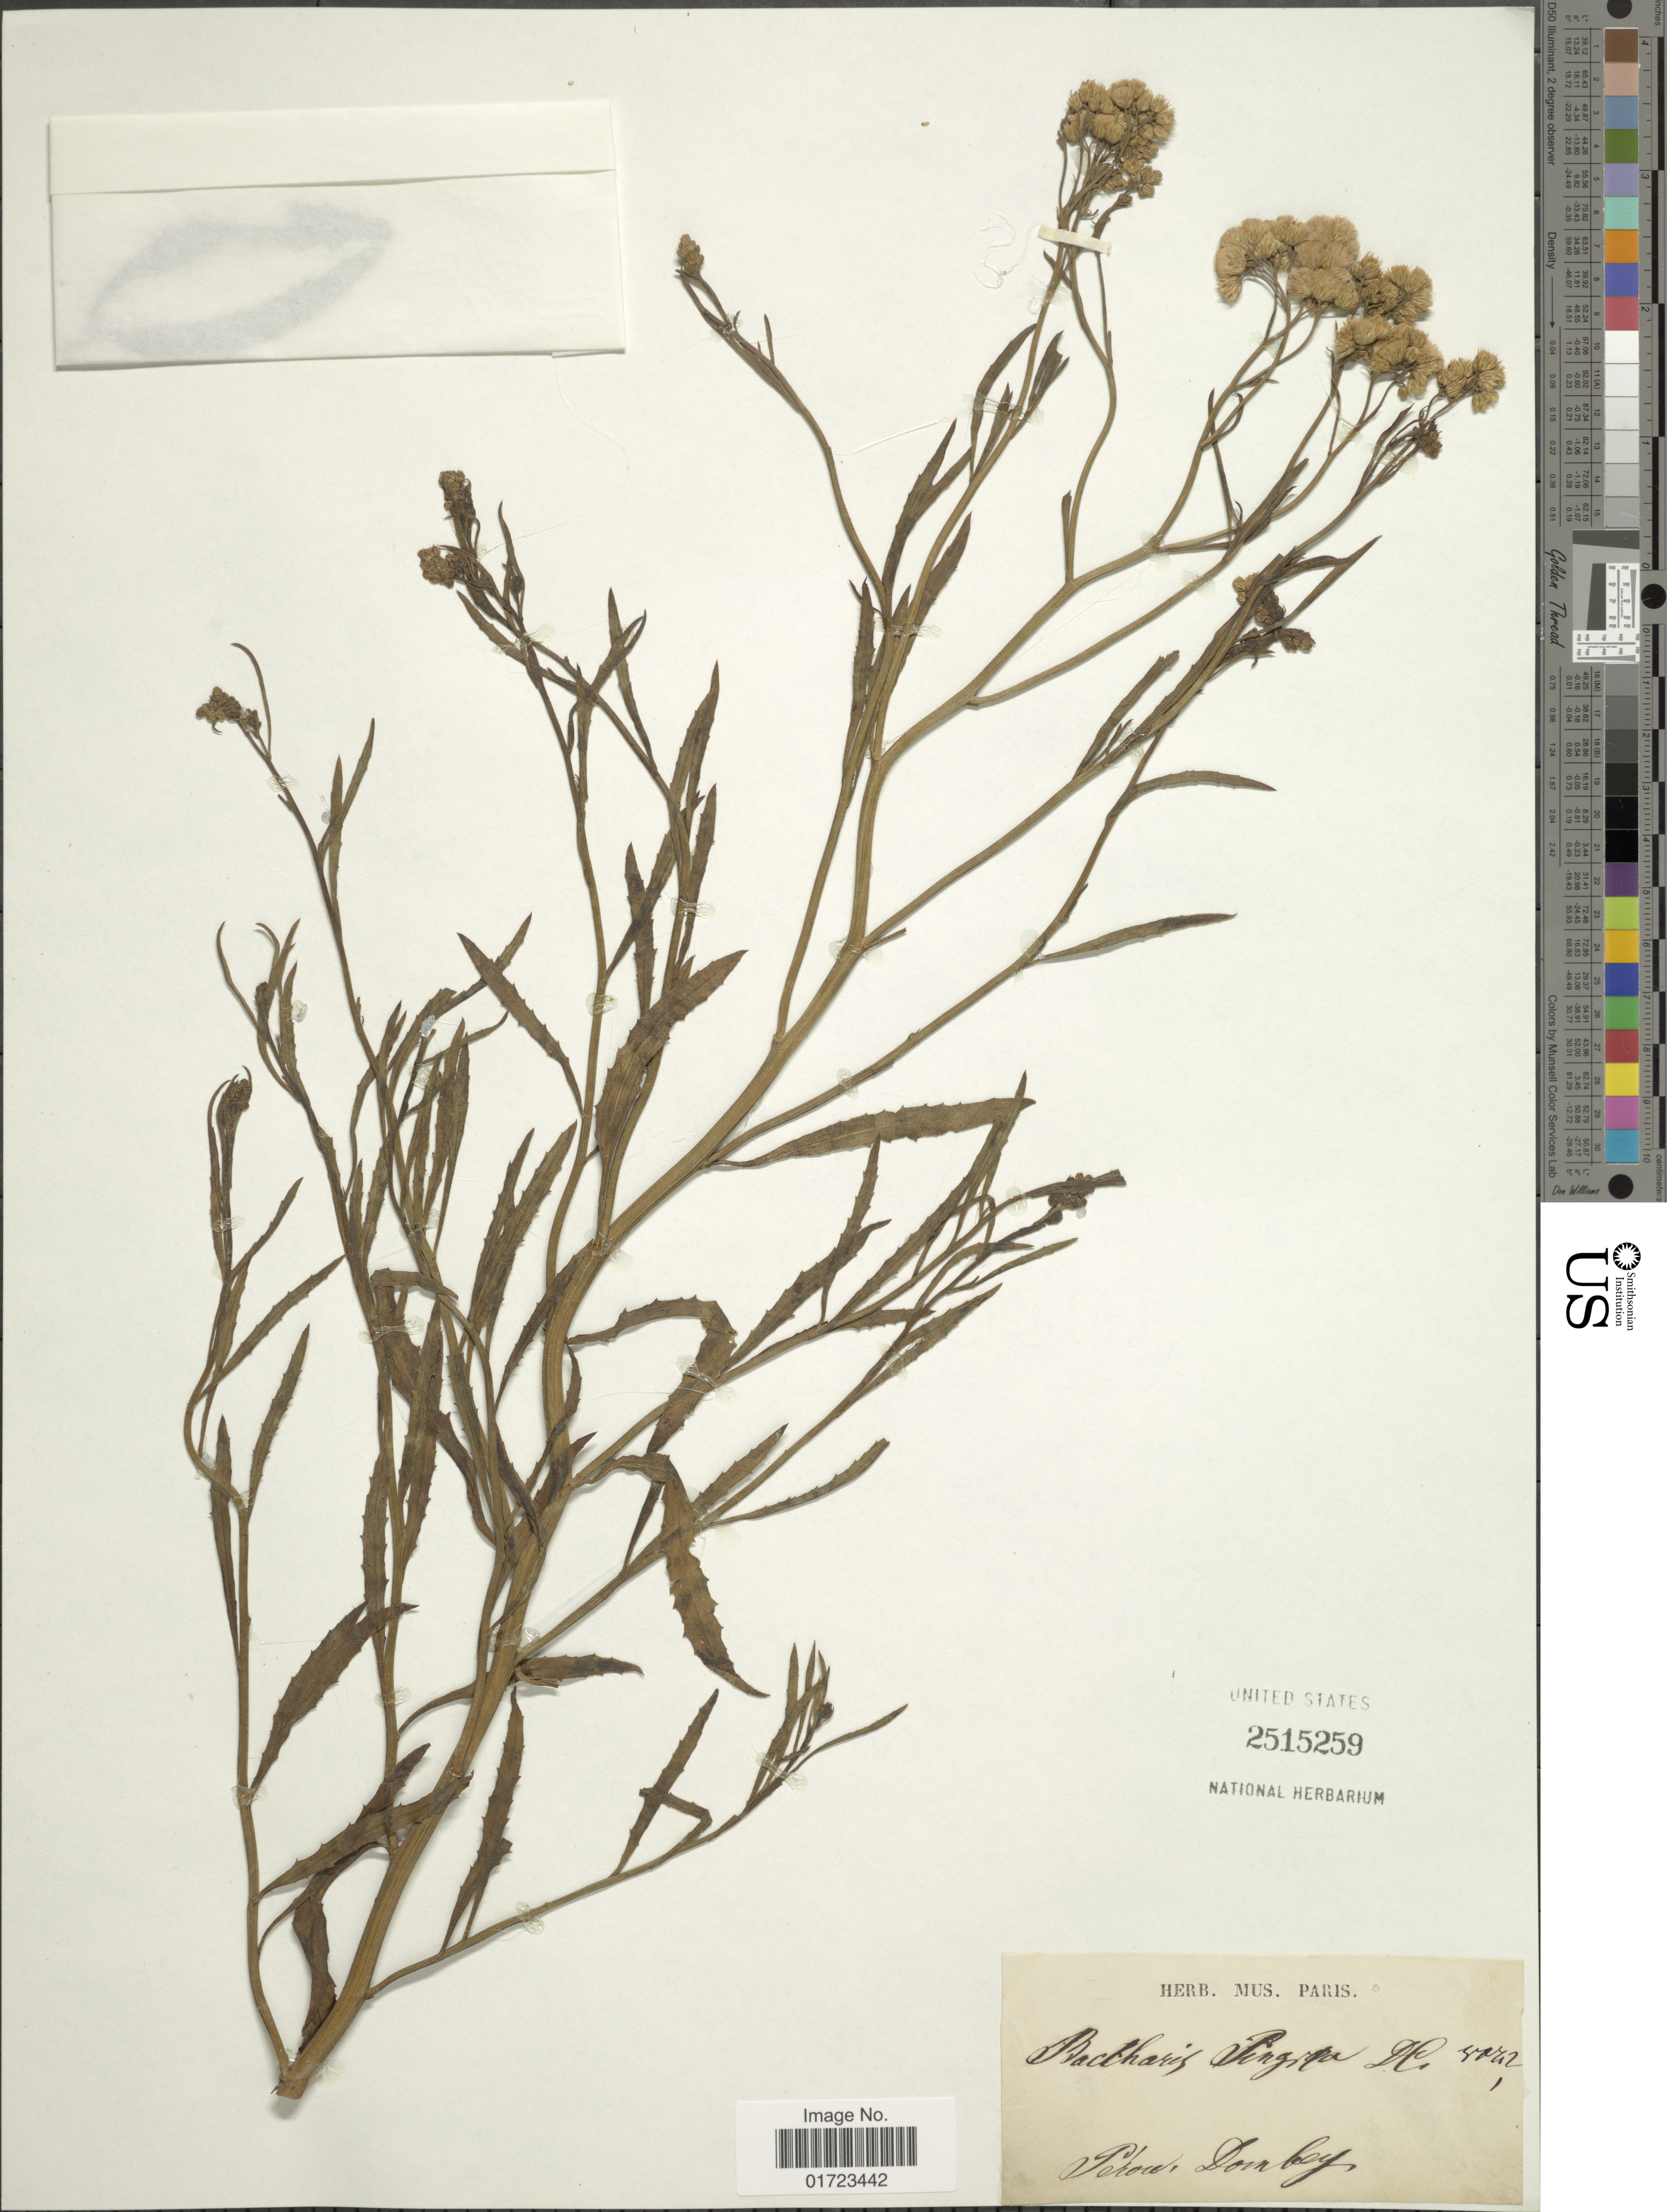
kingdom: Plantae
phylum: Tracheophyta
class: Magnoliopsida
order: Asterales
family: Asteraceae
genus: Baccharis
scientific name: Baccharis salicifolia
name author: (Ruiz & Pav.) Pers.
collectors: Dombey, --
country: Peru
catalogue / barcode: US 2515259